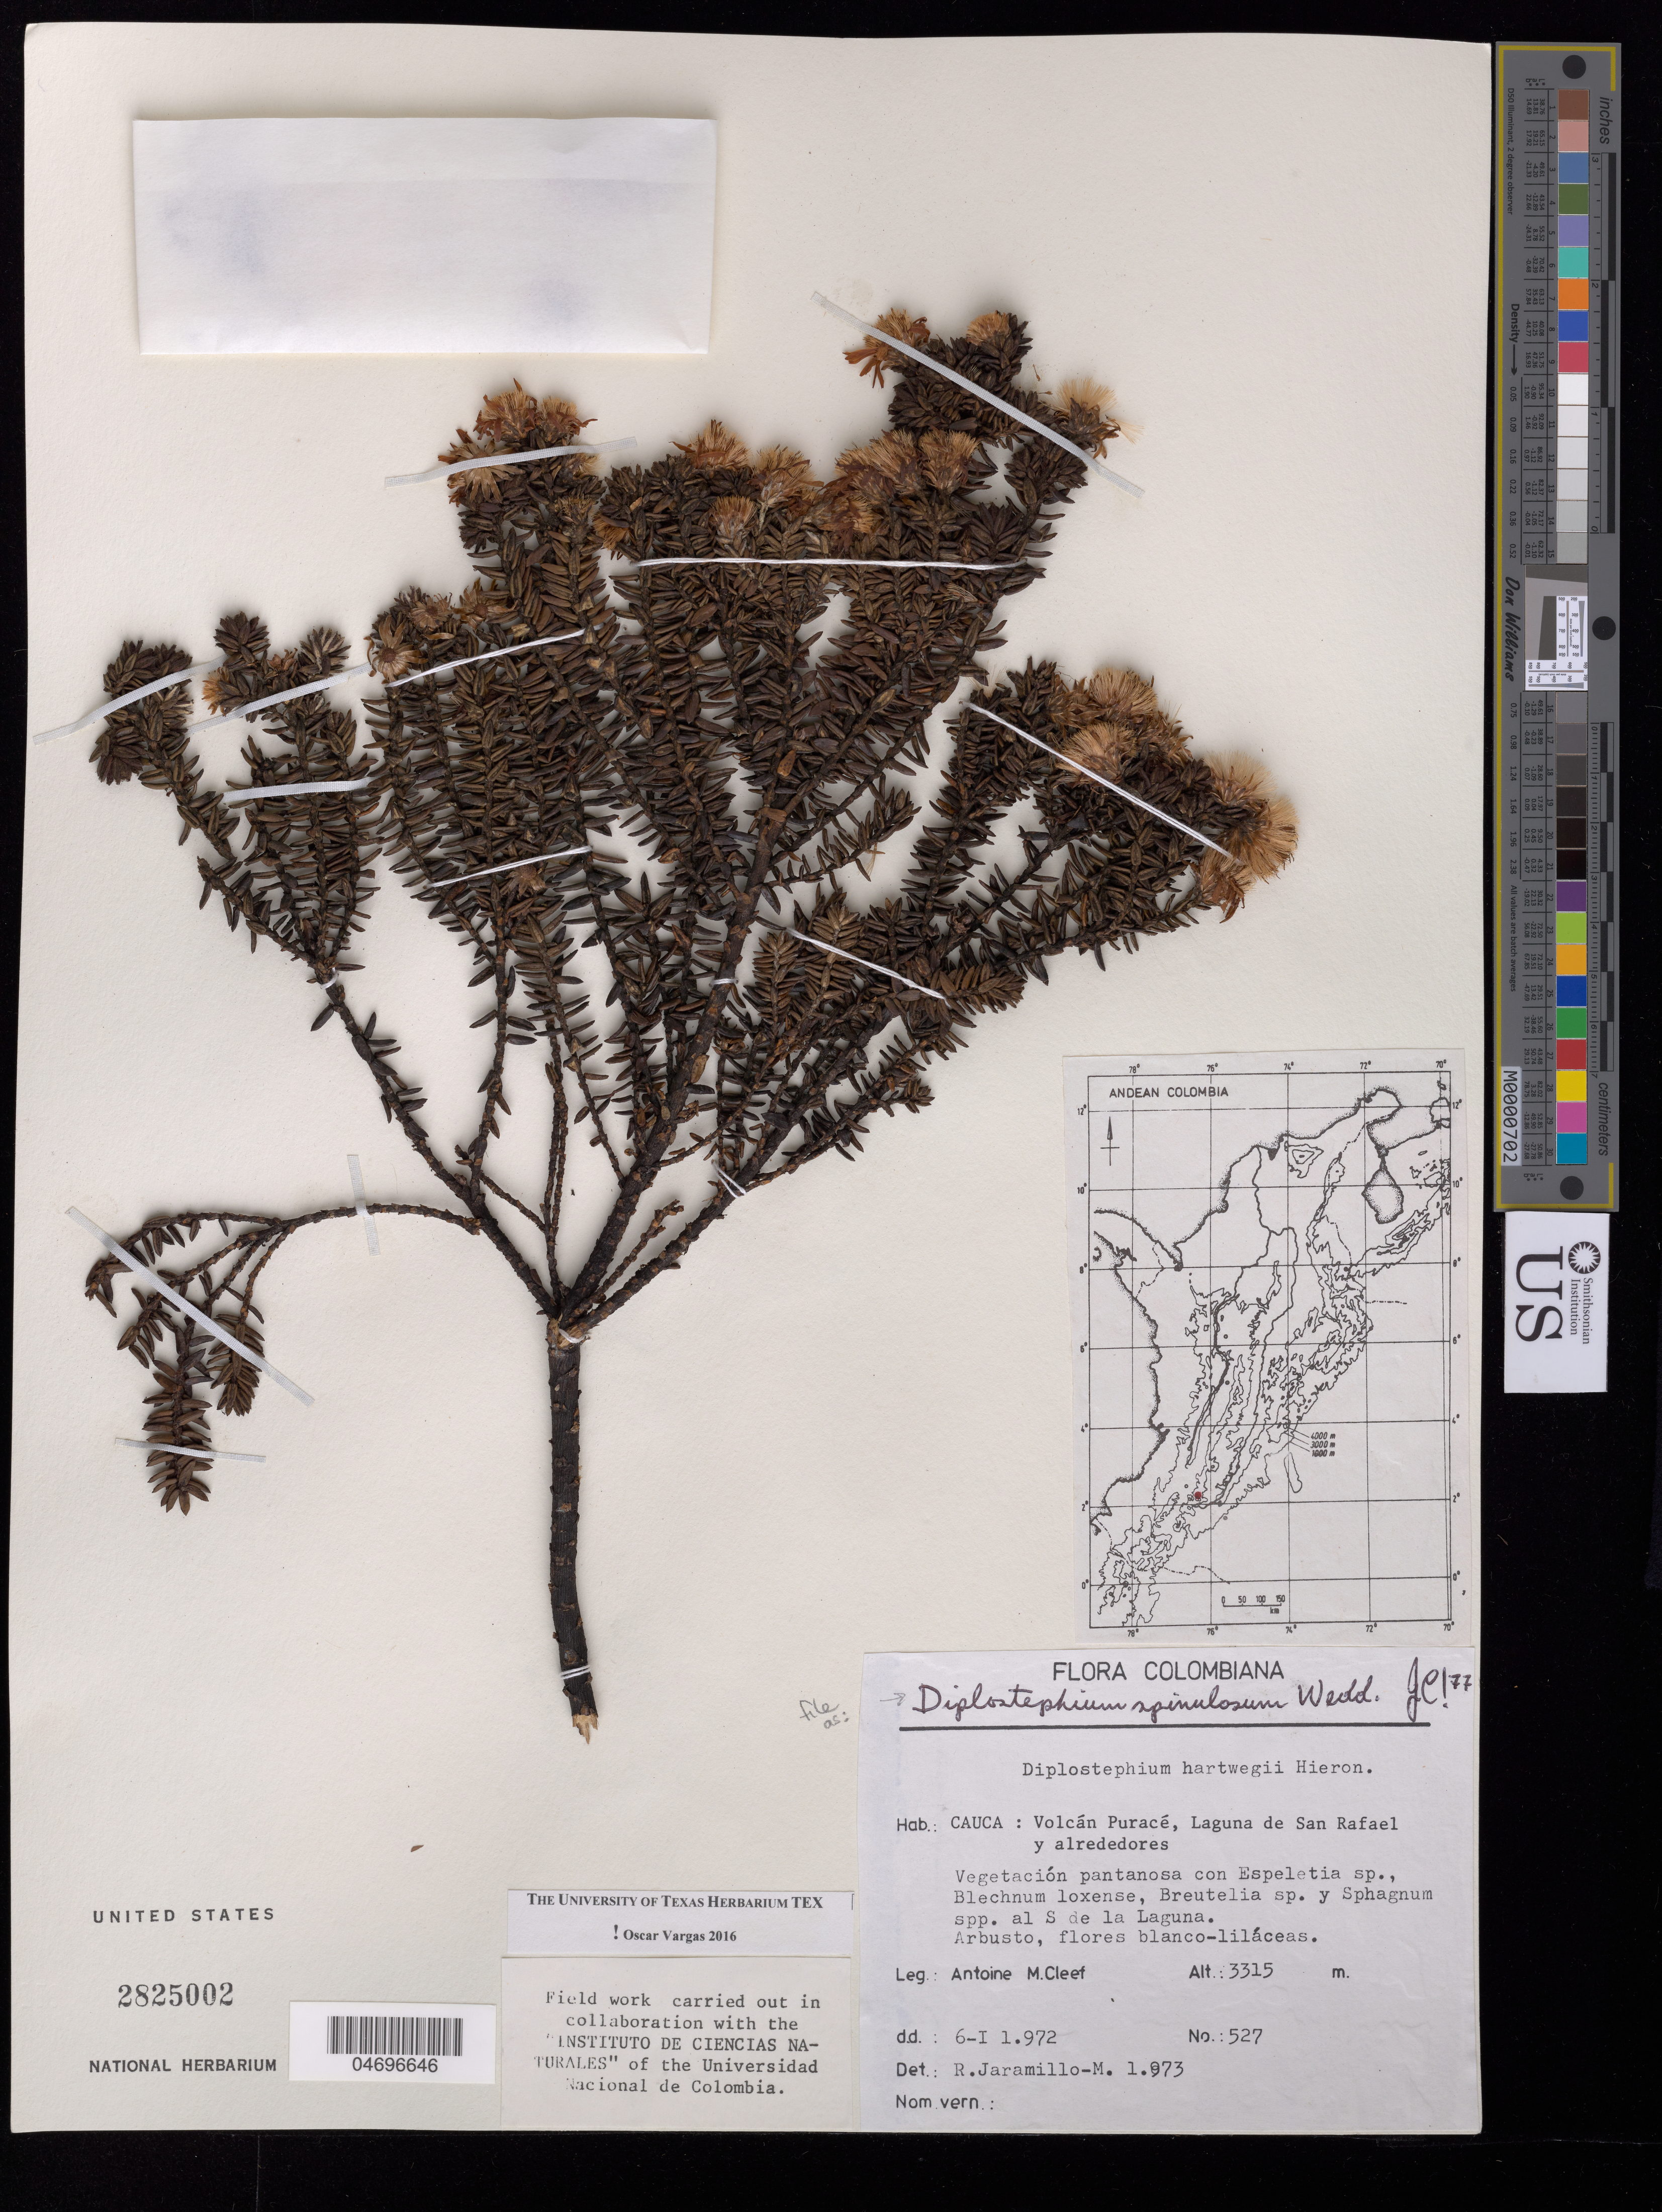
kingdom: Plantae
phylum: Tracheophyta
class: Magnoliopsida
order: Asterales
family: Asteraceae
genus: Diplostephium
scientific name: Diplostephium spinulosum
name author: Wedd.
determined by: Vargas, Oscar M.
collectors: A. M. Cleef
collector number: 527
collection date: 1972-01-06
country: Colombia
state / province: Cauca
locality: Volcán Puracé, Laguna de San Rafael y alrededores.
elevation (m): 3315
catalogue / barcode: US 2825002